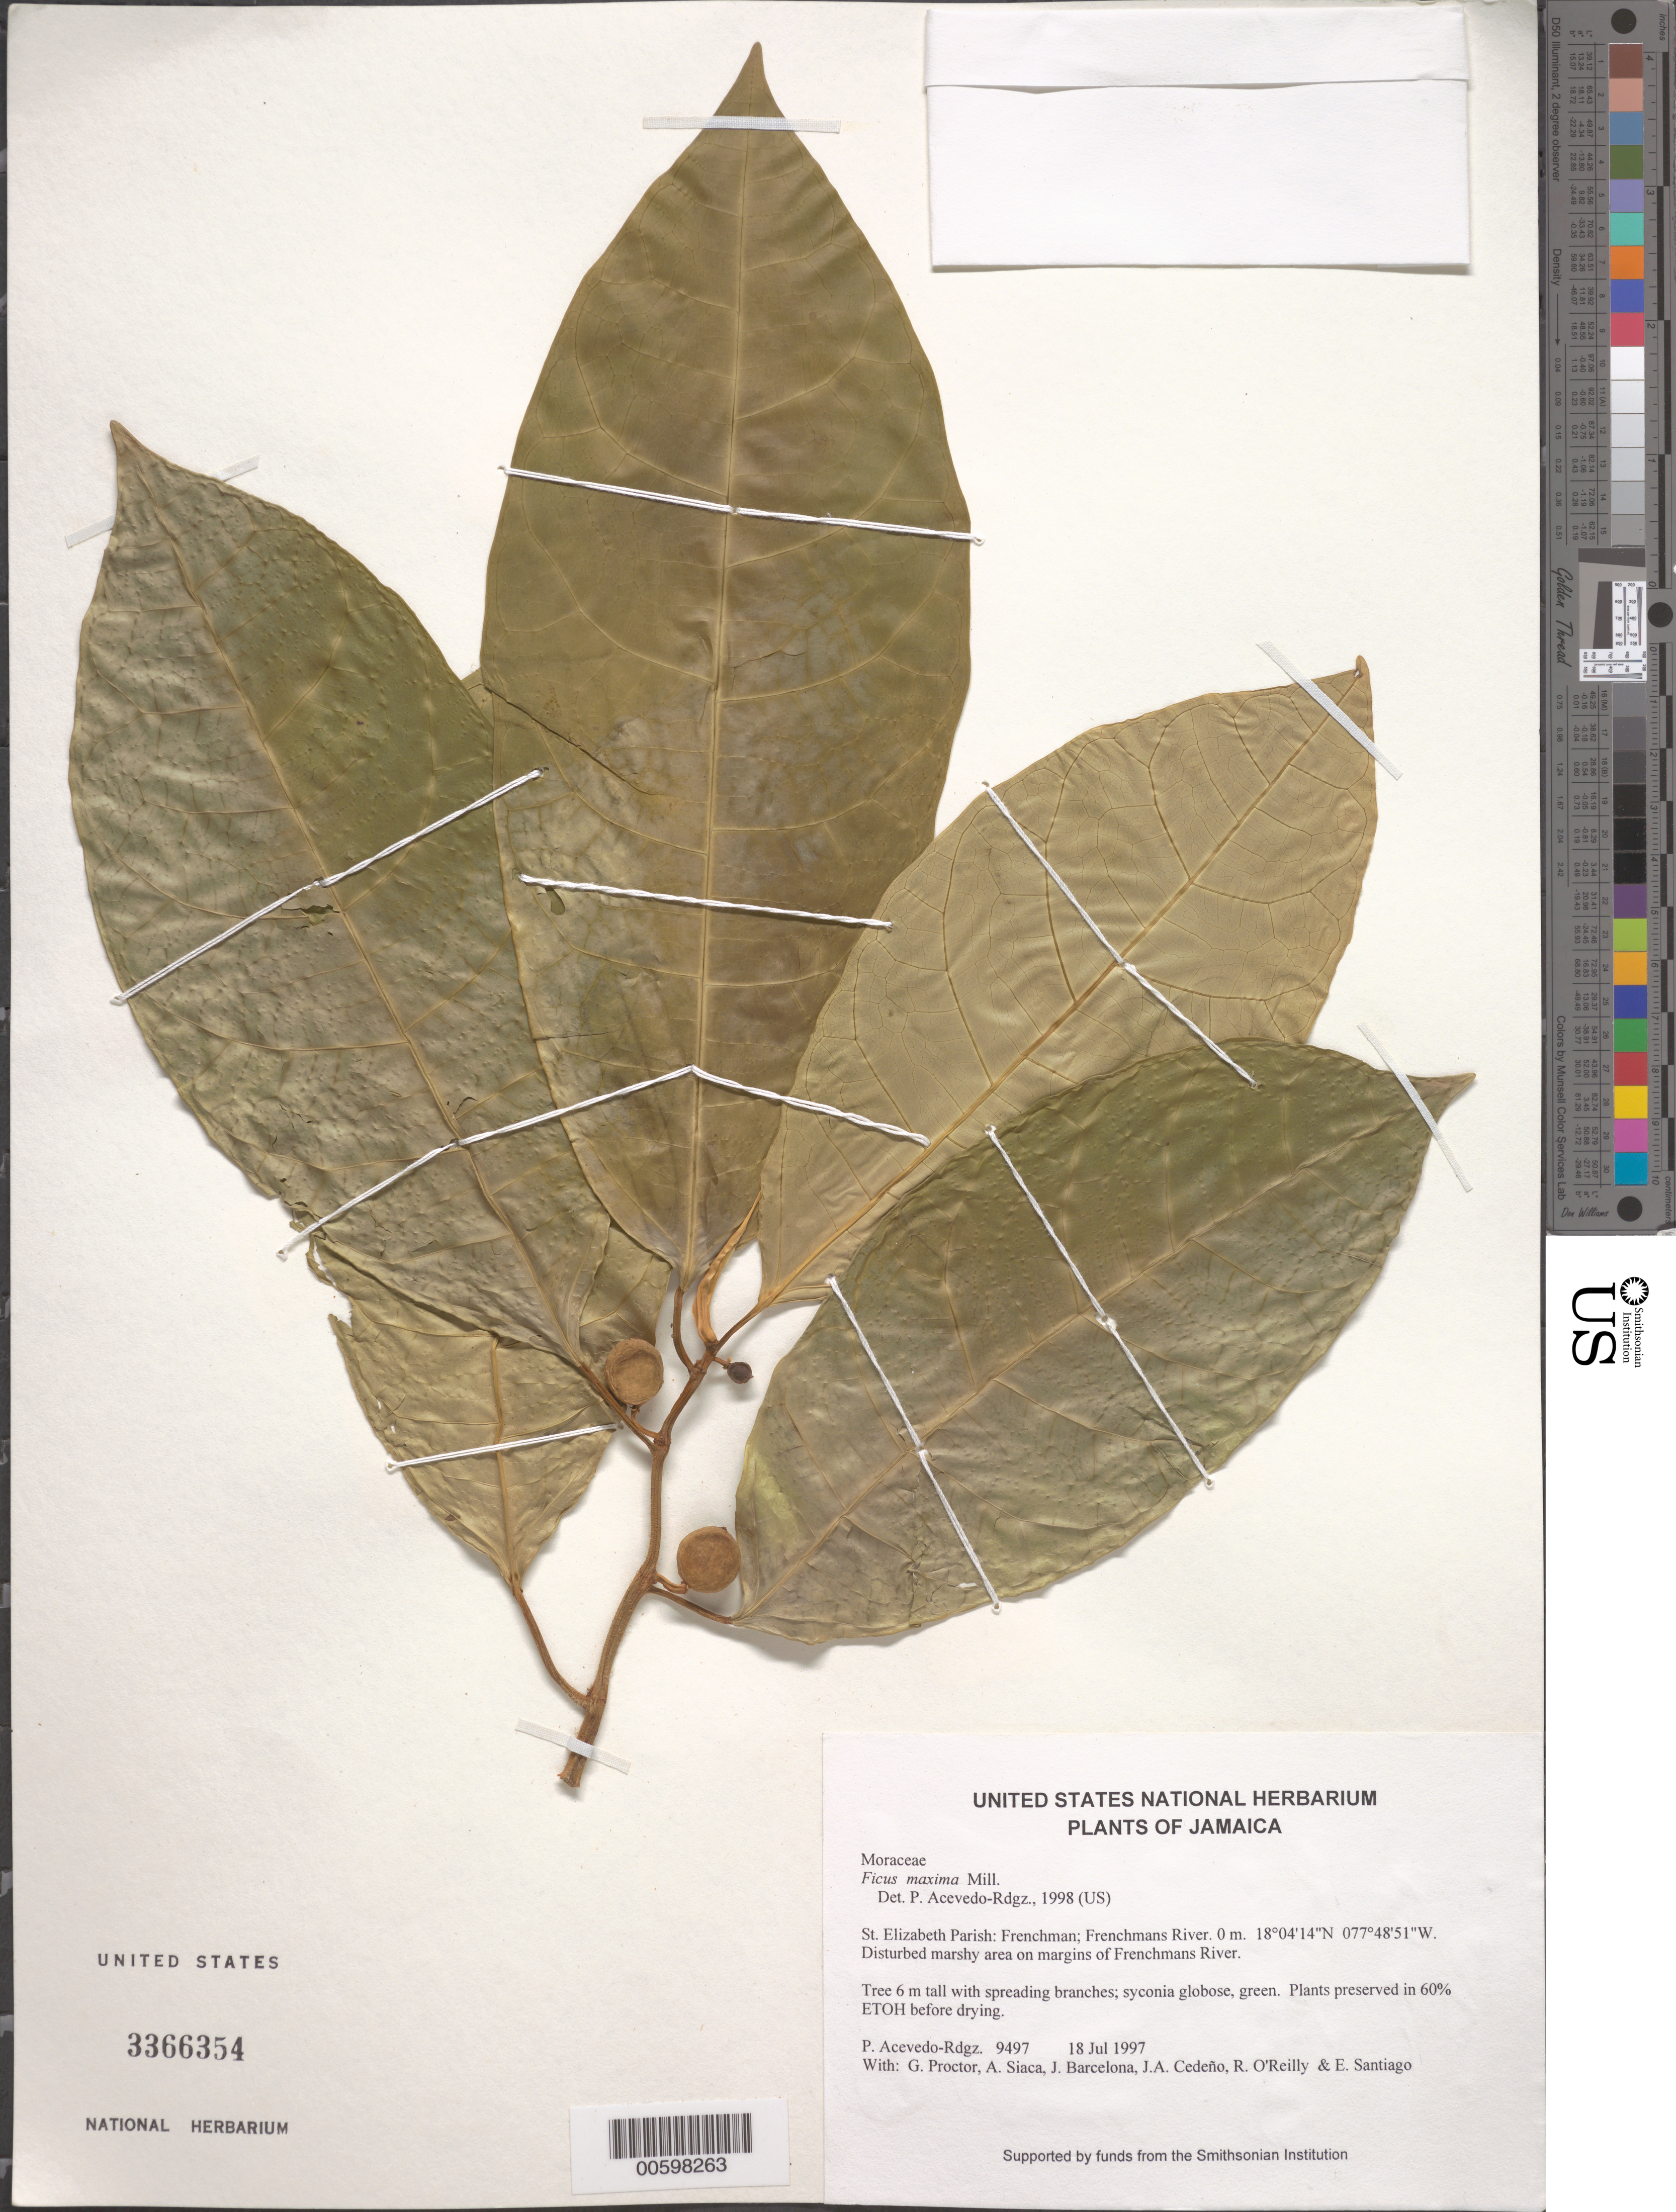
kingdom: Plantae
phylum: Tracheophyta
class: Magnoliopsida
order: Rosales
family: Moraceae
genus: Ficus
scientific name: Ficus maxima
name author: Mill.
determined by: Acevedo-Rodríguez, P., (BOT), Smithsonian Institution - National Museum of Natural History (UNITED STATES)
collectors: P. Acevedo-Rodr., G. R. Proctor, A. Siaca, J. Barcelona, J. A. Cedeño M. & R. O'Reilly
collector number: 9497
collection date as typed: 18 Jul 1997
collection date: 1997-07-18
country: Jamaica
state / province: Saint Elizabeth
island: Jamaica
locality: St. Elizabeth Parish: Frenchman; Frenchmans River.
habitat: Disturbed marshy area on margins of Frenchmans River.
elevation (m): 0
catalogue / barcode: US 3366354